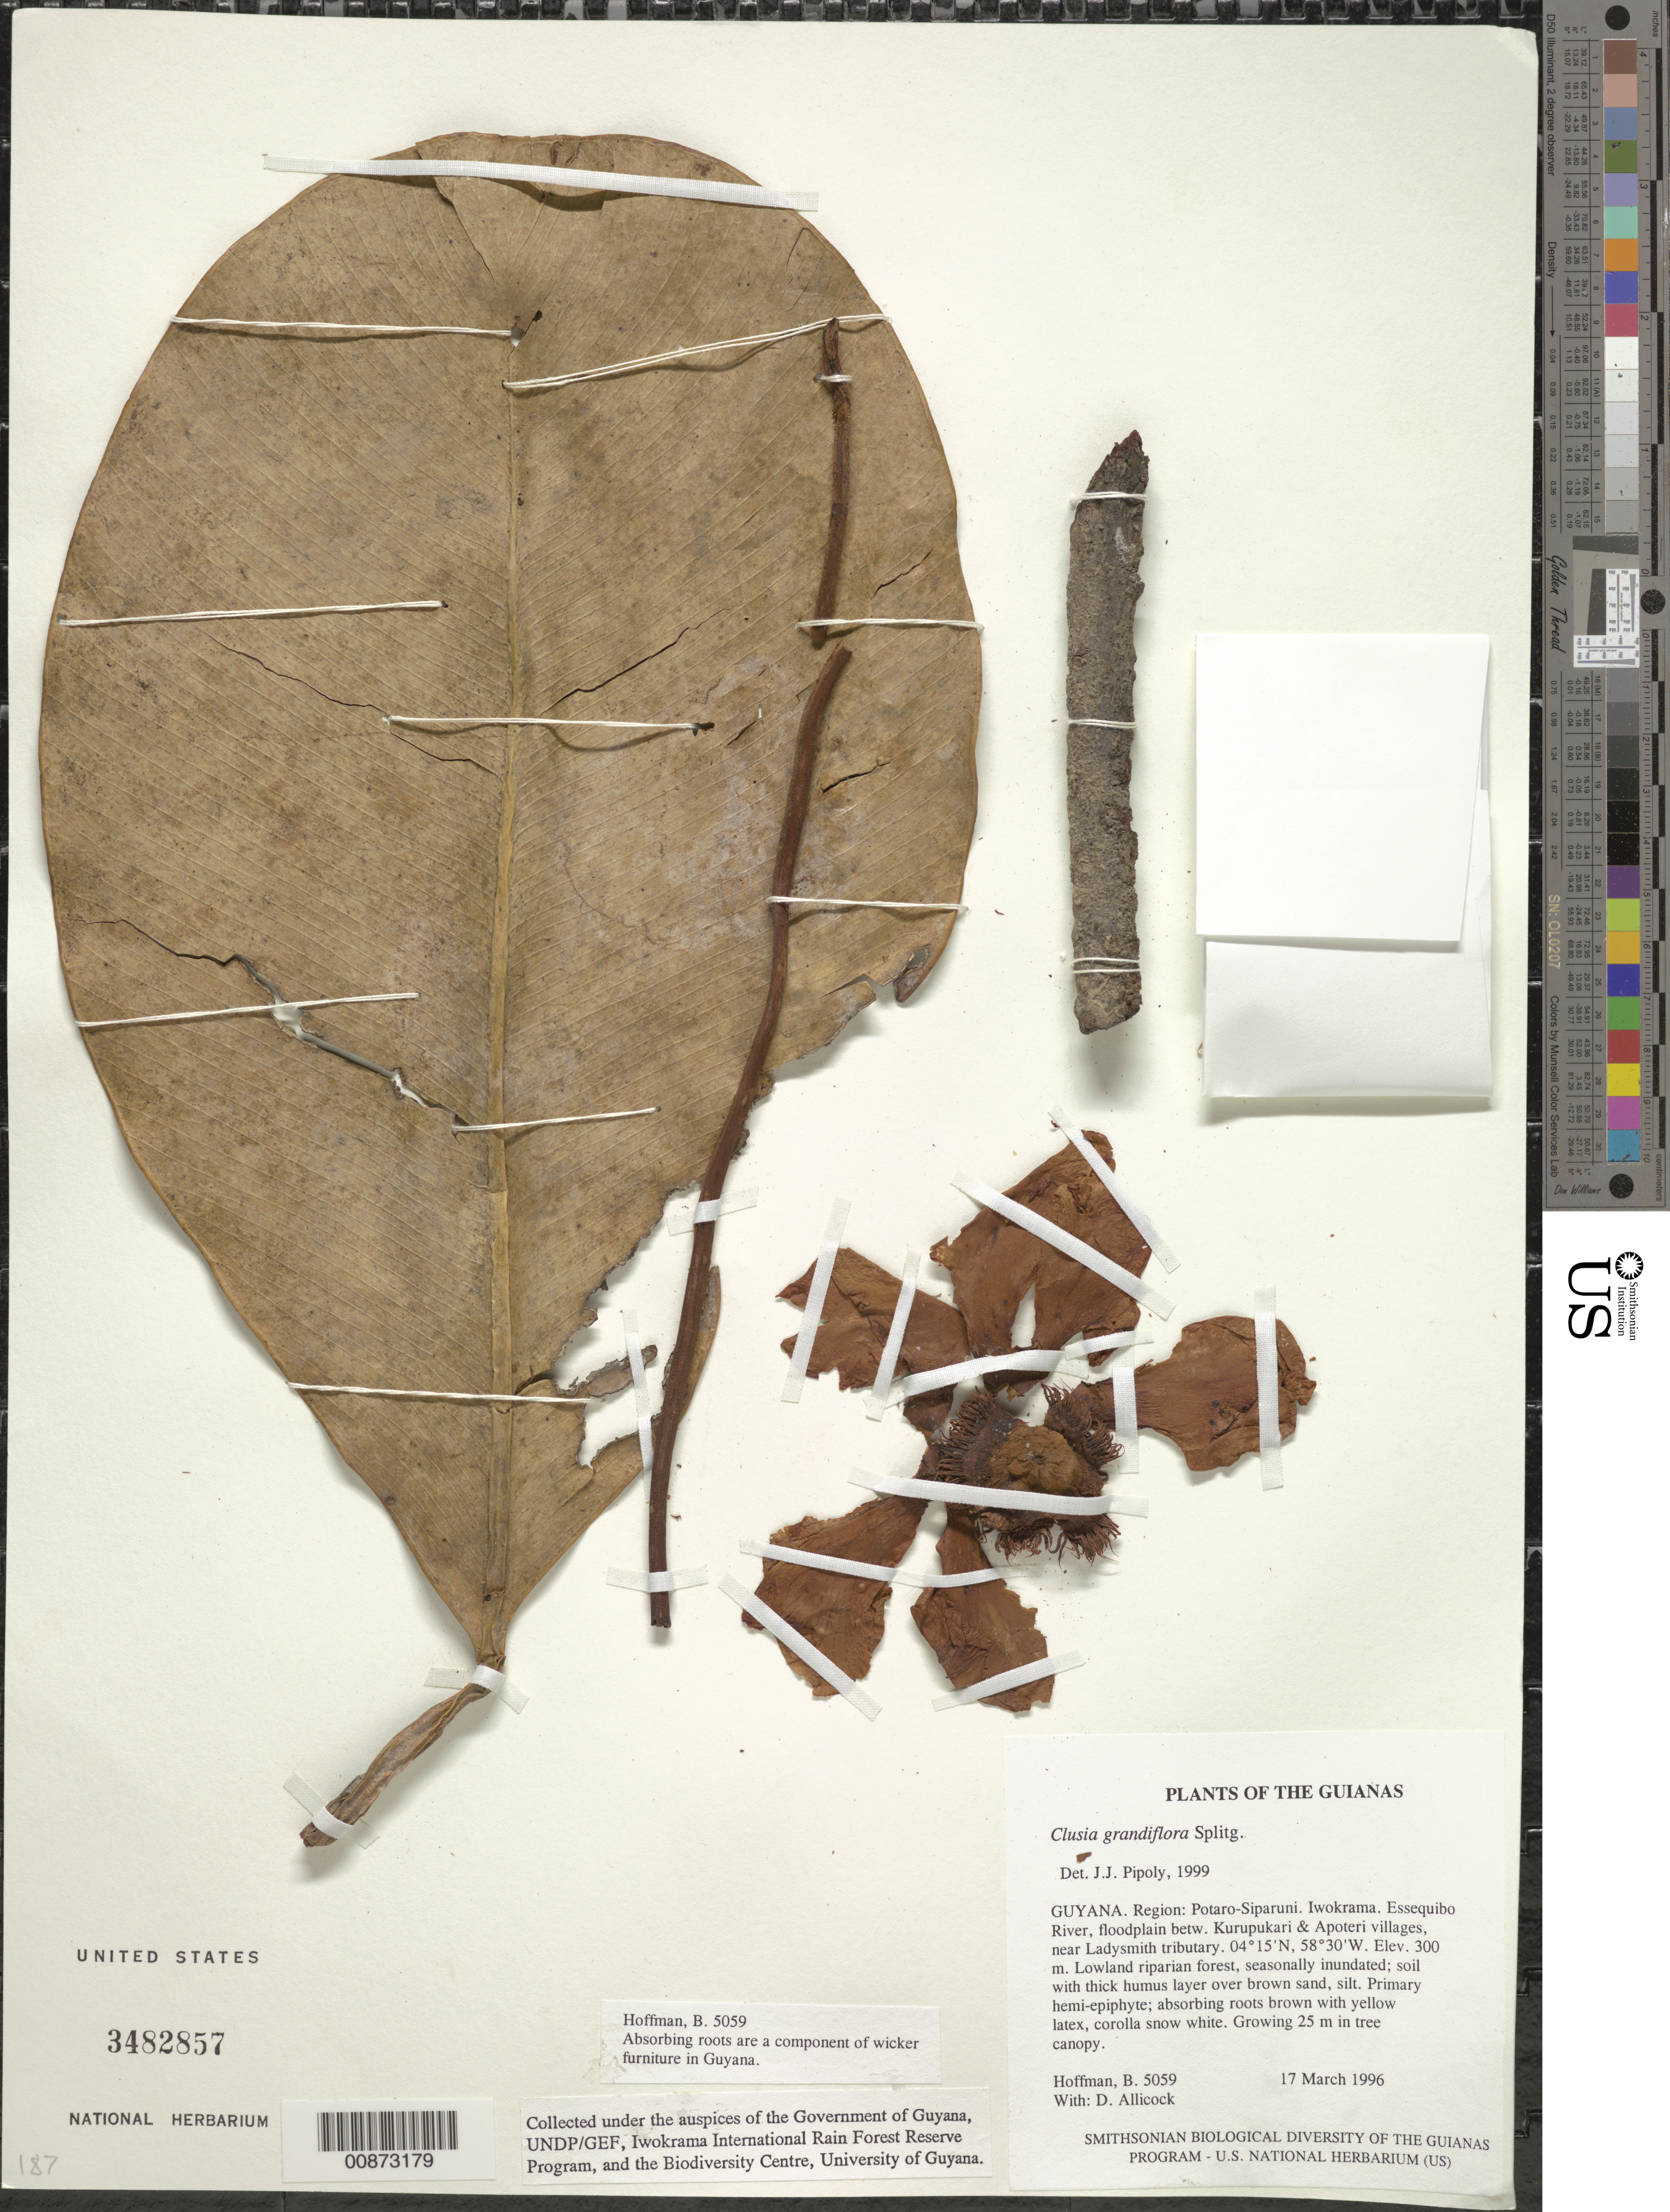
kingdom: Plantae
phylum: Tracheophyta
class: Magnoliopsida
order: Malpighiales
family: Clusiaceae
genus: Clusia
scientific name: Clusia grandiflora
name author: Splitg.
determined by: Pipoly, J. J., III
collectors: B. Hoffman & D. Allicock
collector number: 5059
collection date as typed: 17 March 1996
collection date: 1996-03-17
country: Guyana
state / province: Potaro-Siparuni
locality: Iwokrama. Essequibo River, floodplain between Kurupukari & Apoteri villages, near Ladysmith tributary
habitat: Lowland riparian forest, seasonally inundated; soil with thick humus layer over brown sand, silt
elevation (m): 300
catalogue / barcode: US 3482857